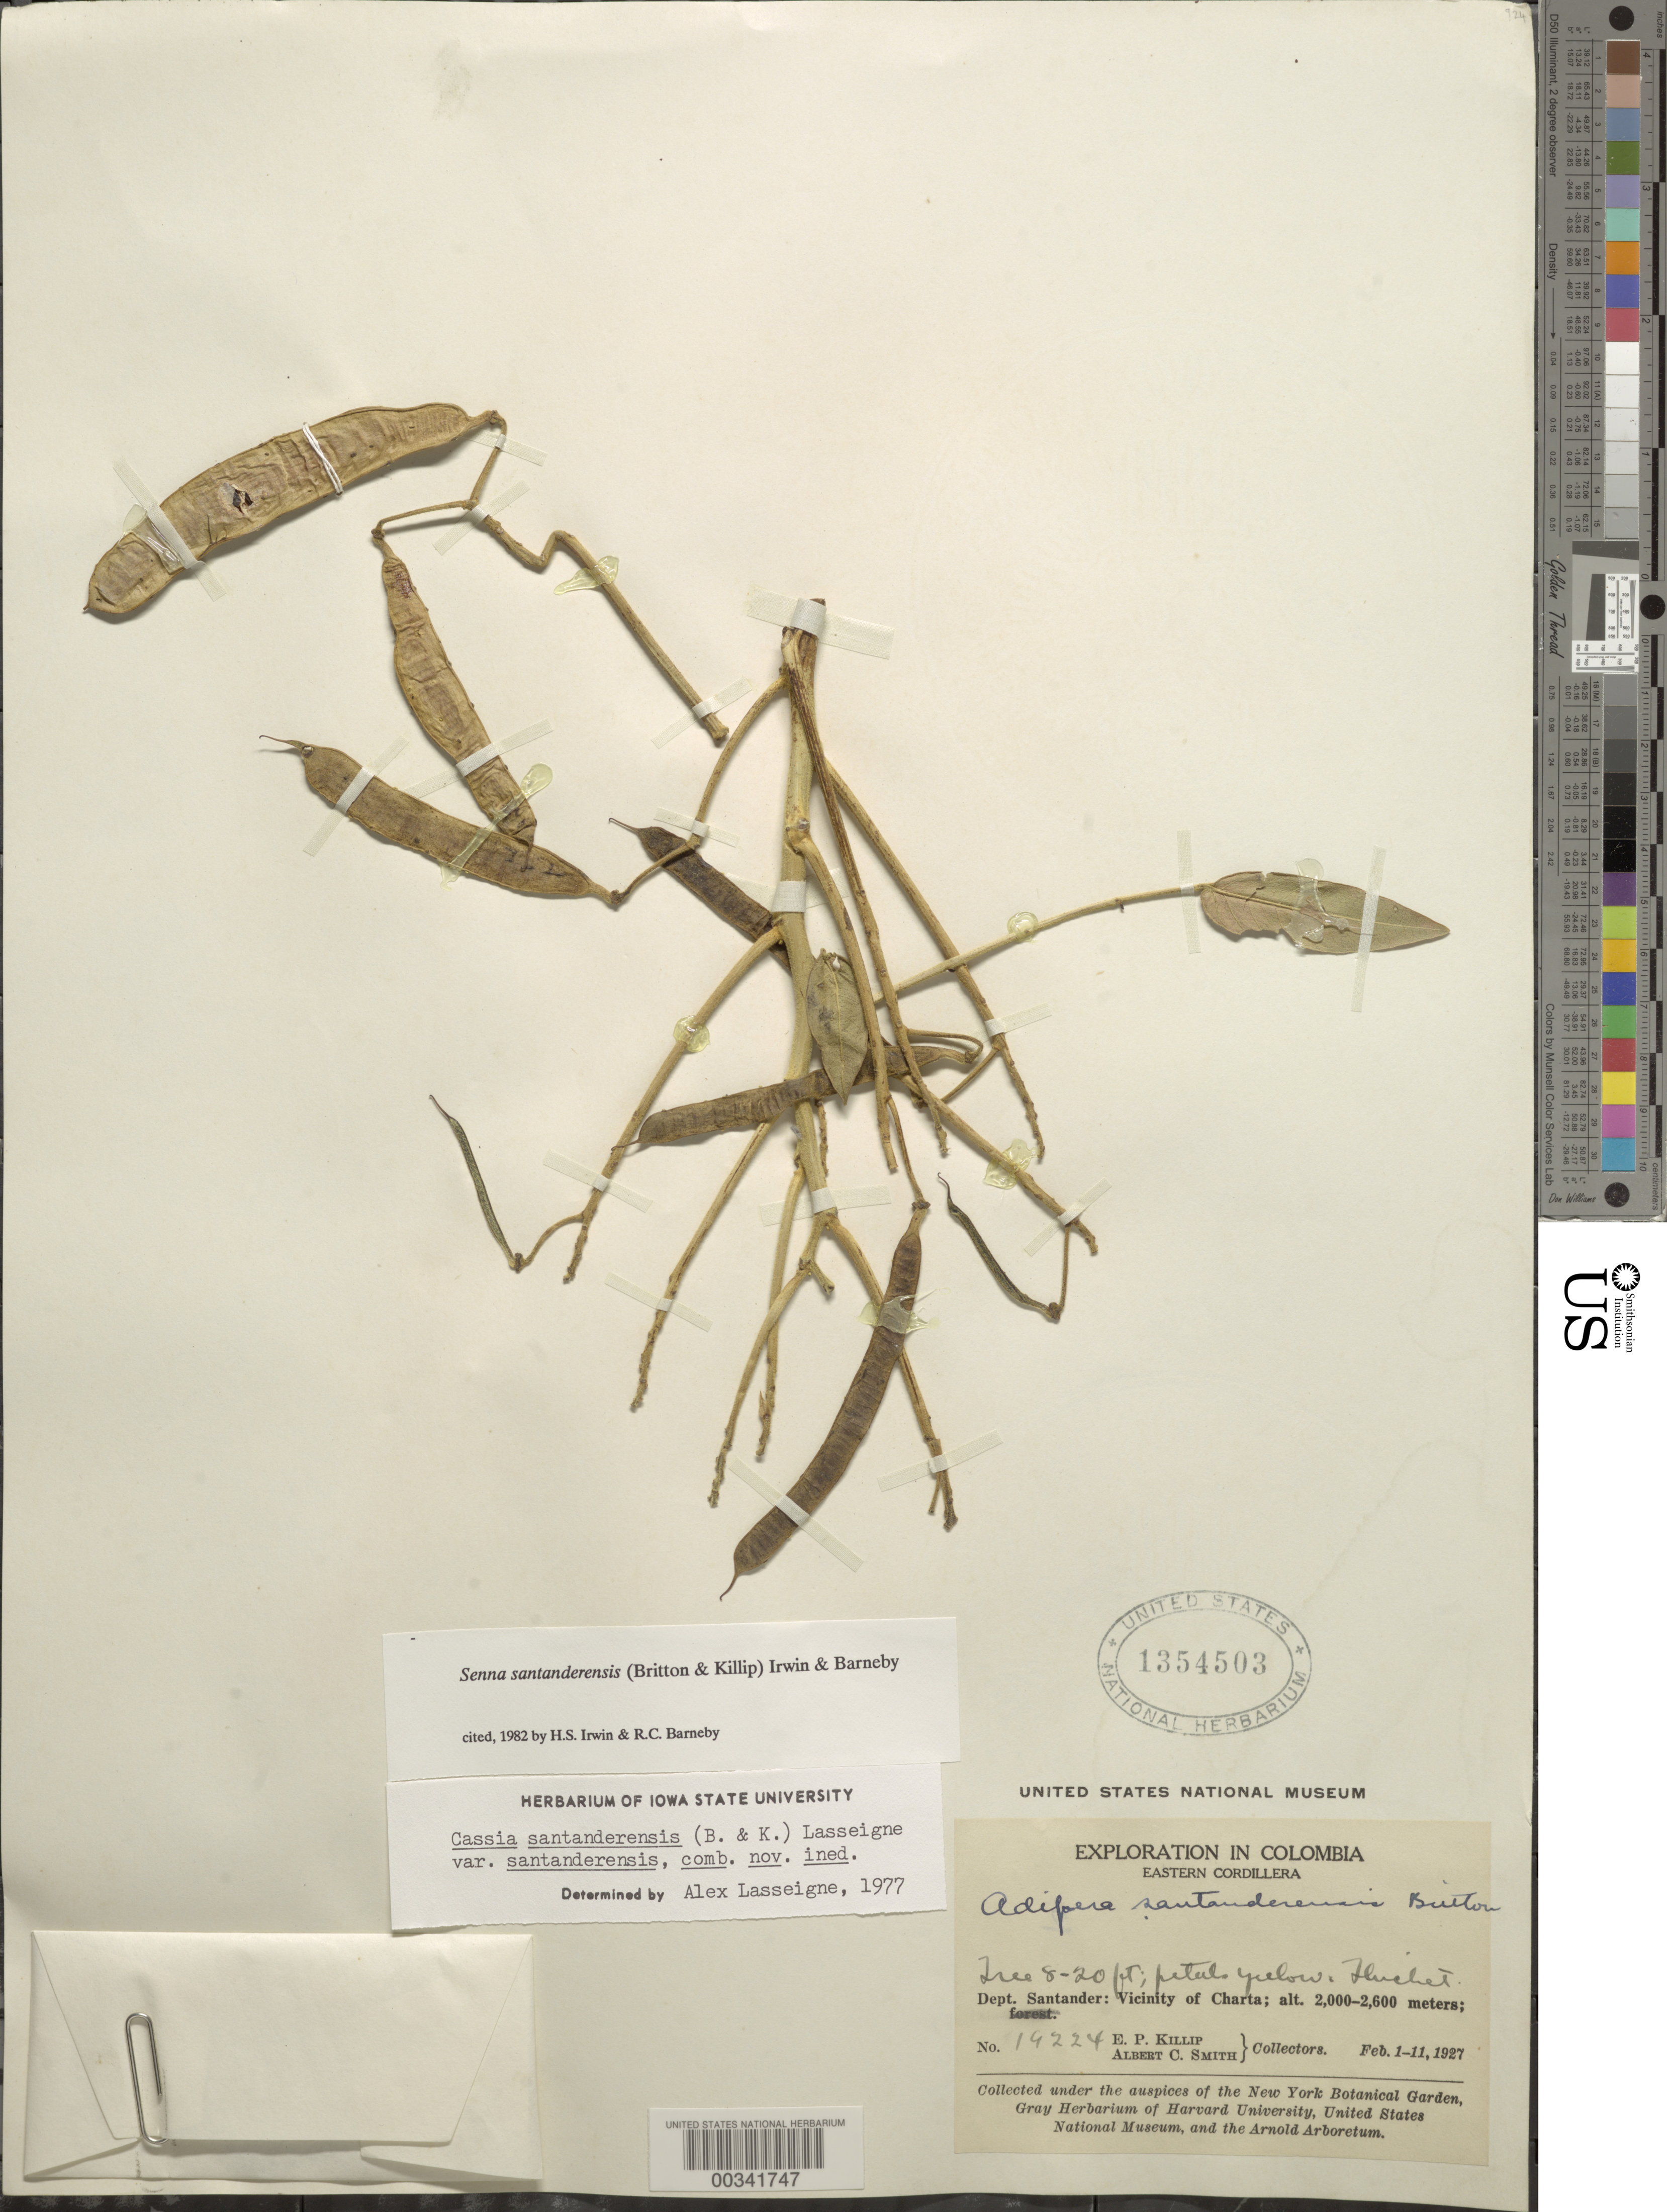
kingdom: Plantae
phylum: Tracheophyta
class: Magnoliopsida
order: Fabales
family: Fabaceae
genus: Senna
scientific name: Senna santanderensis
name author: (Britton & Killip) H.S. Irwin & Barneby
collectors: E. P. Killip & A. C. Smith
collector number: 19224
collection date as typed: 01 Feb 1927 to 11 Feb 1927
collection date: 1927-02-01/1927-02-11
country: Colombia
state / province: Santander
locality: Vicinity of Charta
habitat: Thicket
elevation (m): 2000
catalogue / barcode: US 1354503